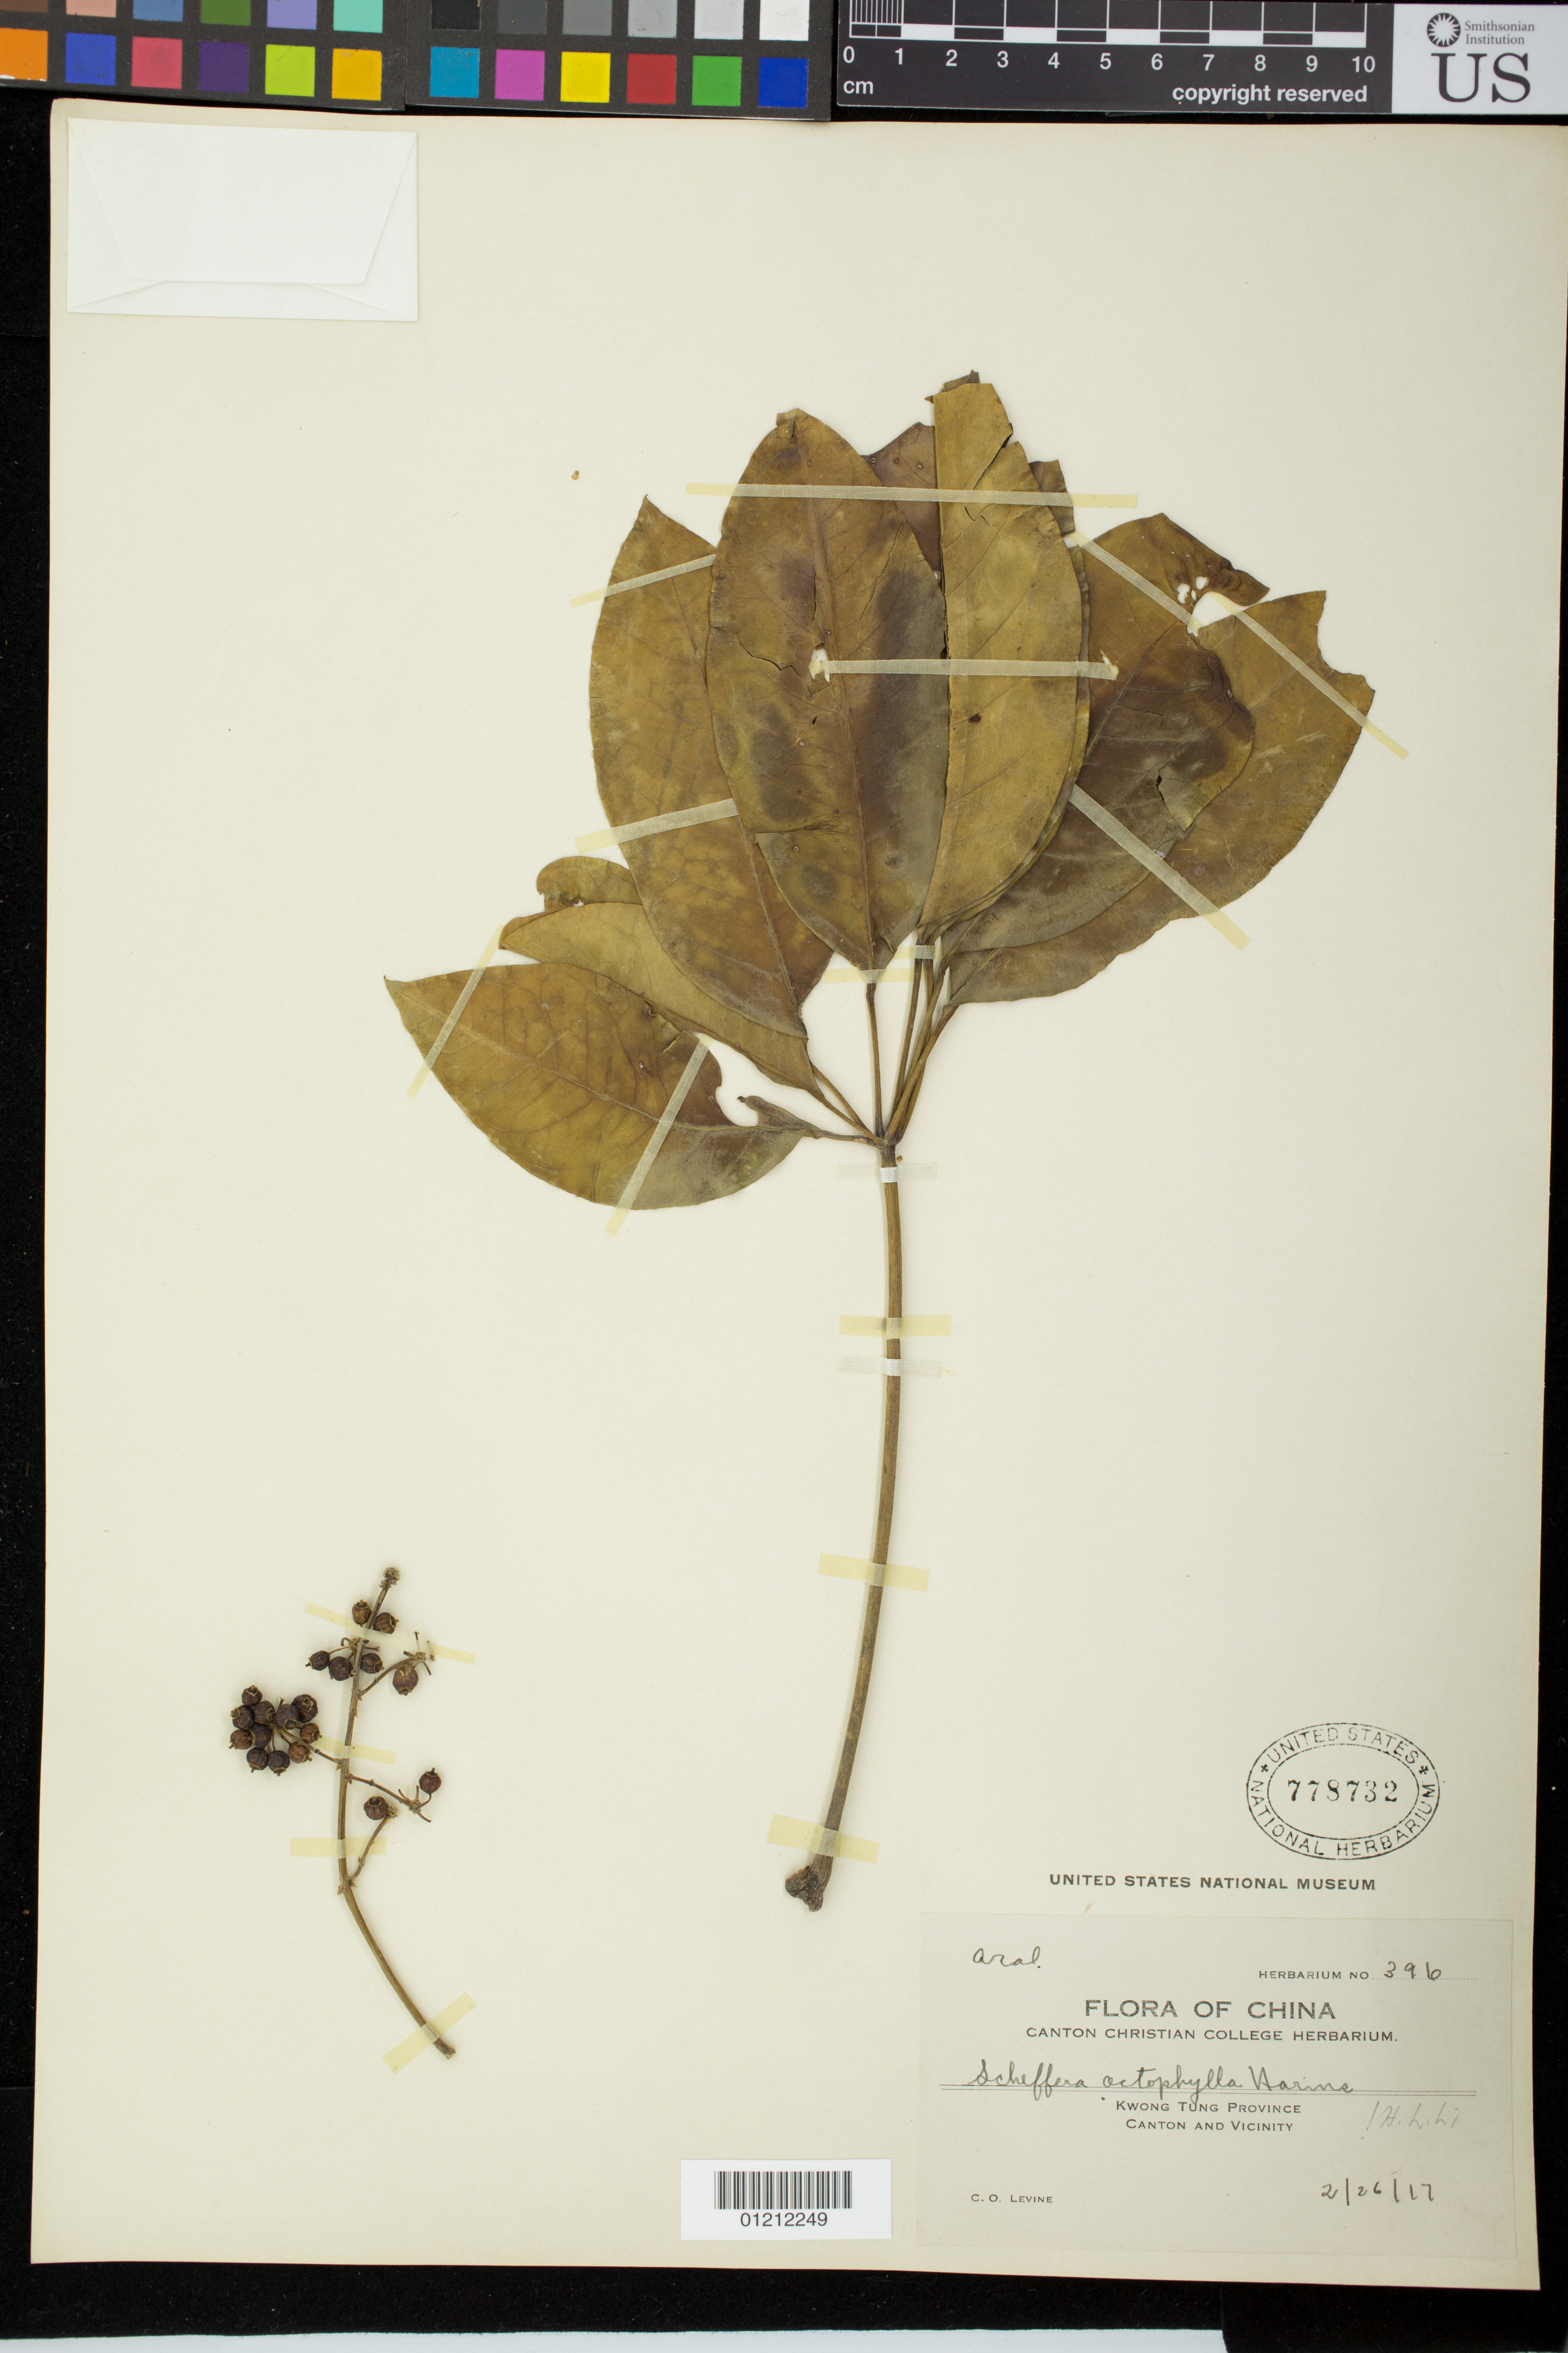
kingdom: Plantae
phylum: Tracheophyta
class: Magnoliopsida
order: Apiales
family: Araliaceae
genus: Schefflera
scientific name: Schefflera heptaphylla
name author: (L.) Frodin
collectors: C. O. Levine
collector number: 396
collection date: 1917-02-26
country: China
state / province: Guangdong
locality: Canton and Vicinity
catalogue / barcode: US 778732